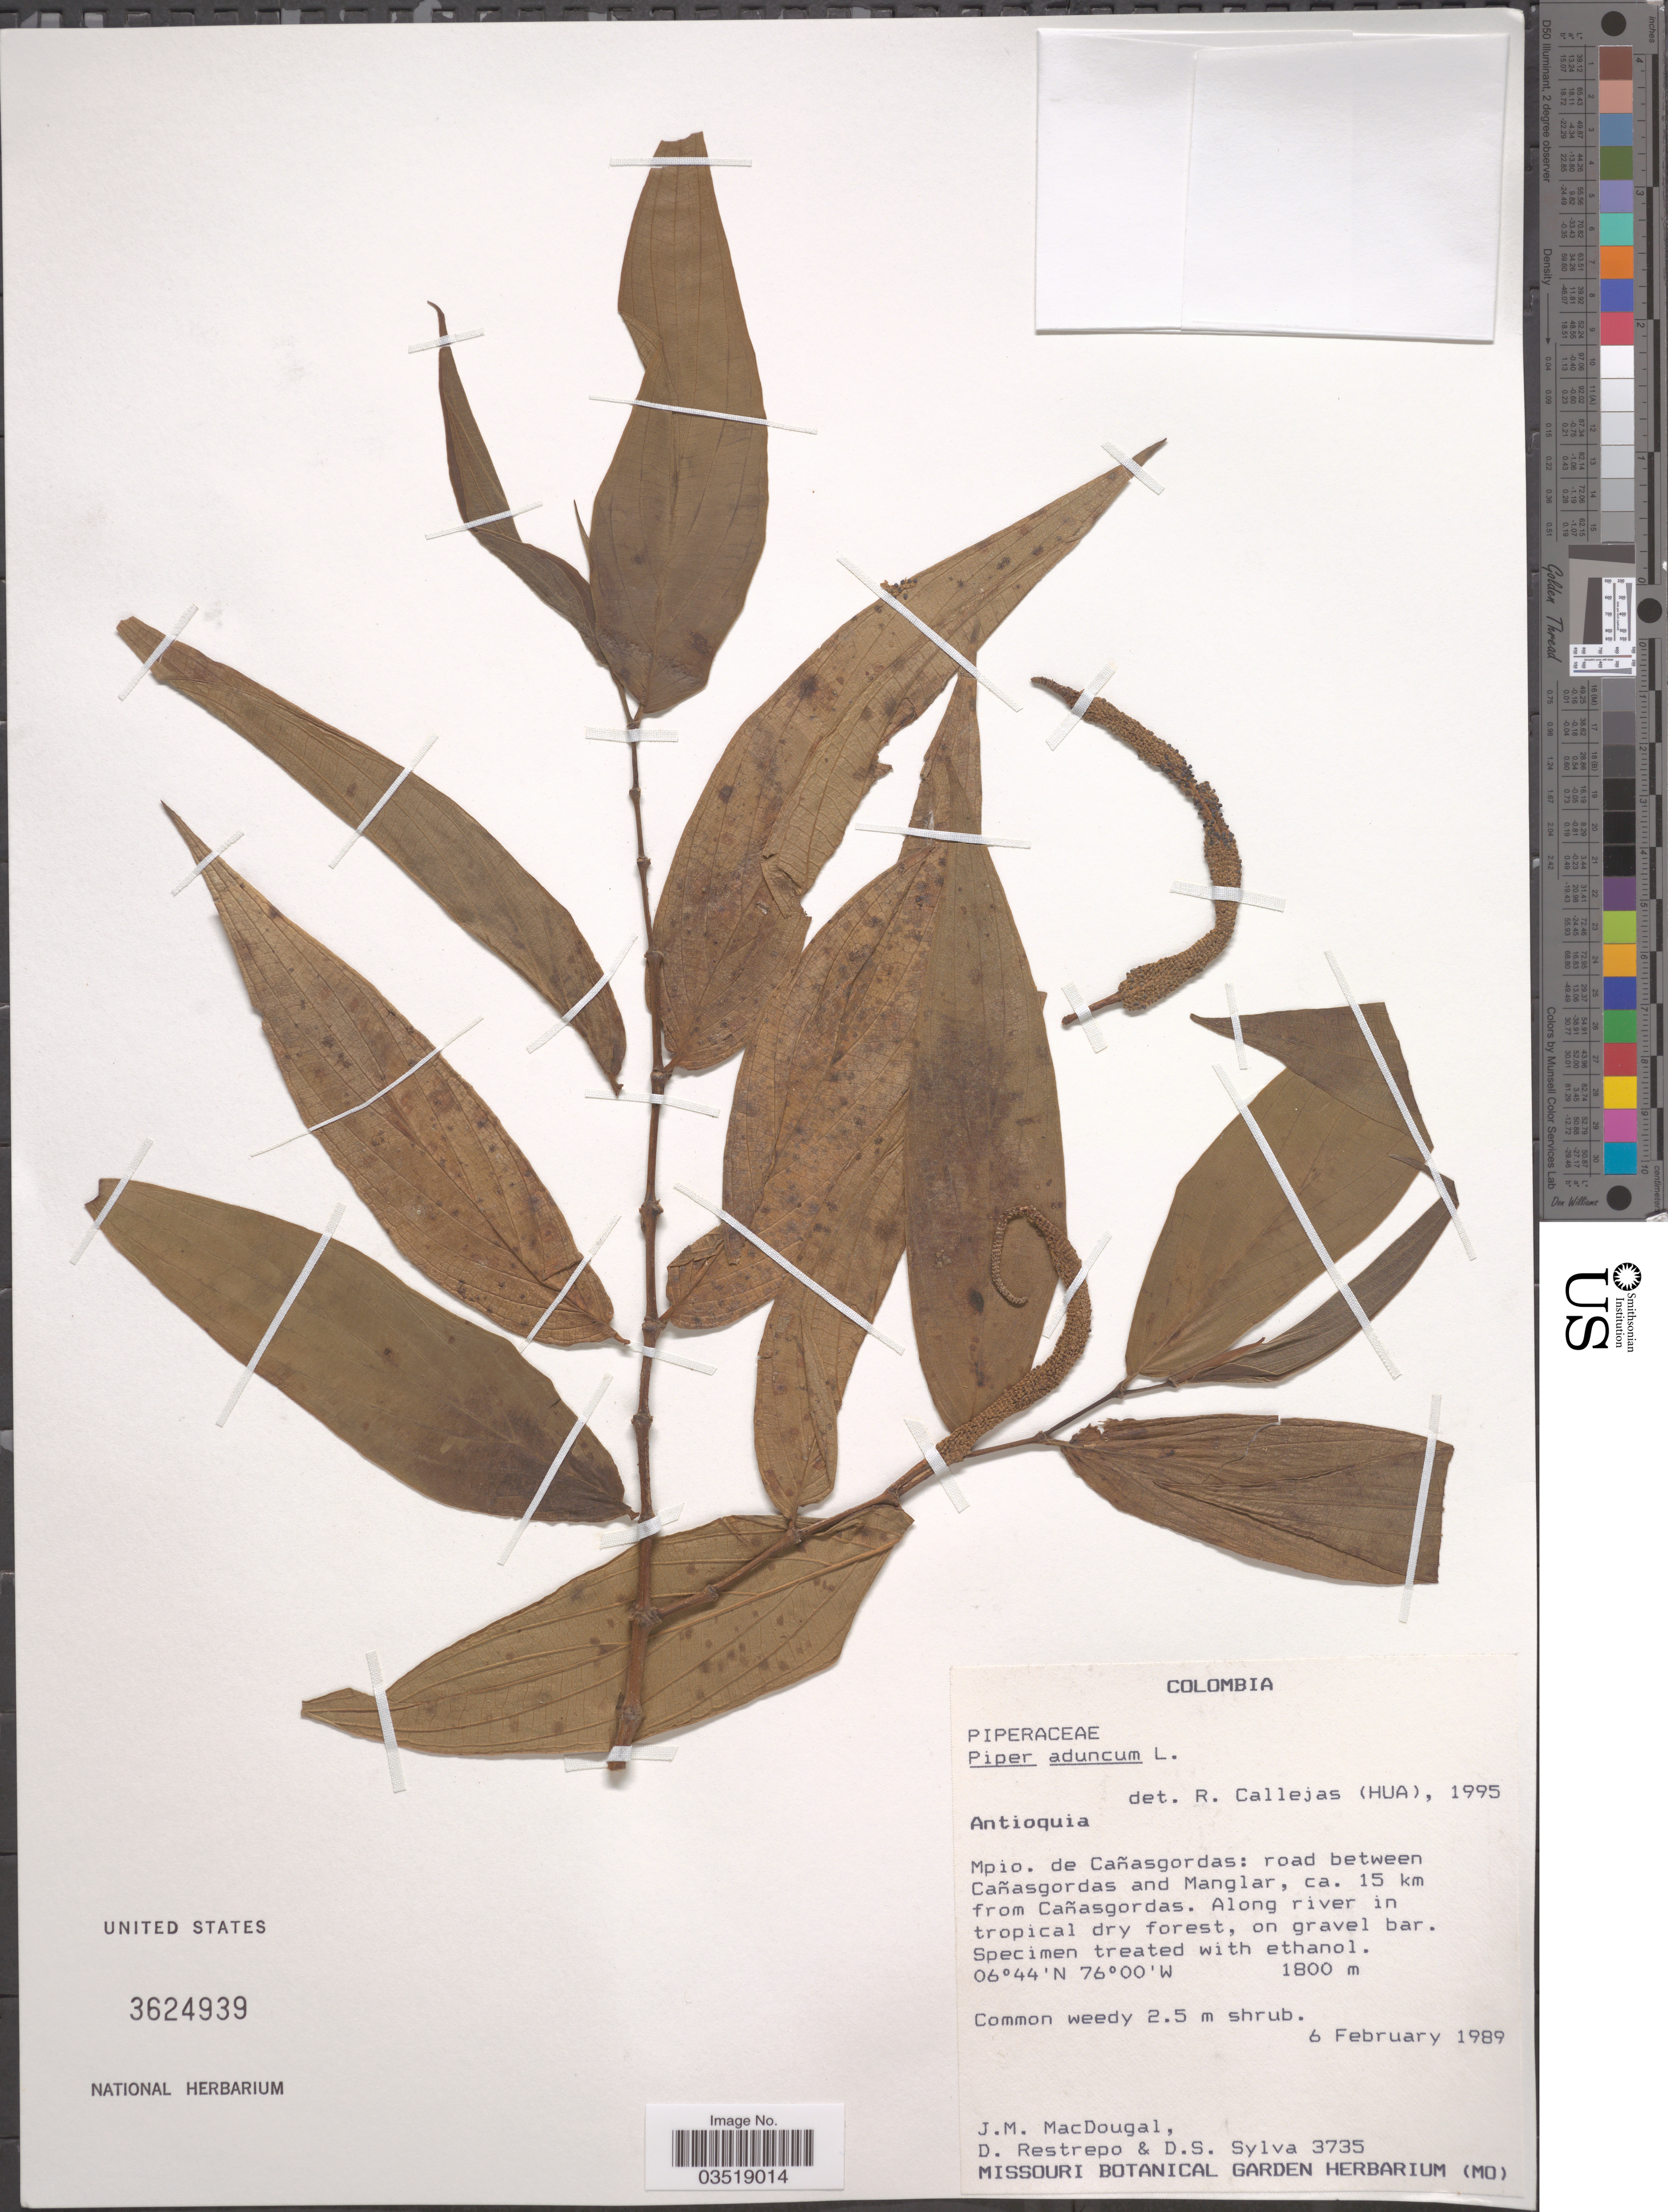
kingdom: Plantae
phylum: Tracheophyta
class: Magnoliopsida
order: Piperales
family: Piperaceae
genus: Piper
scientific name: Piper aduncum var. aduncum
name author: L.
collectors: J. M. MacDougal, D. Restrepo & D. Sylva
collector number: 3735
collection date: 1989-02-06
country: Colombia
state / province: Antioquia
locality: Mpio. de Cañasgordas: road between Cañasgordas and Manglar, ca. 15 km from Cañasgordas.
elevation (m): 1800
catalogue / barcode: US 3624939